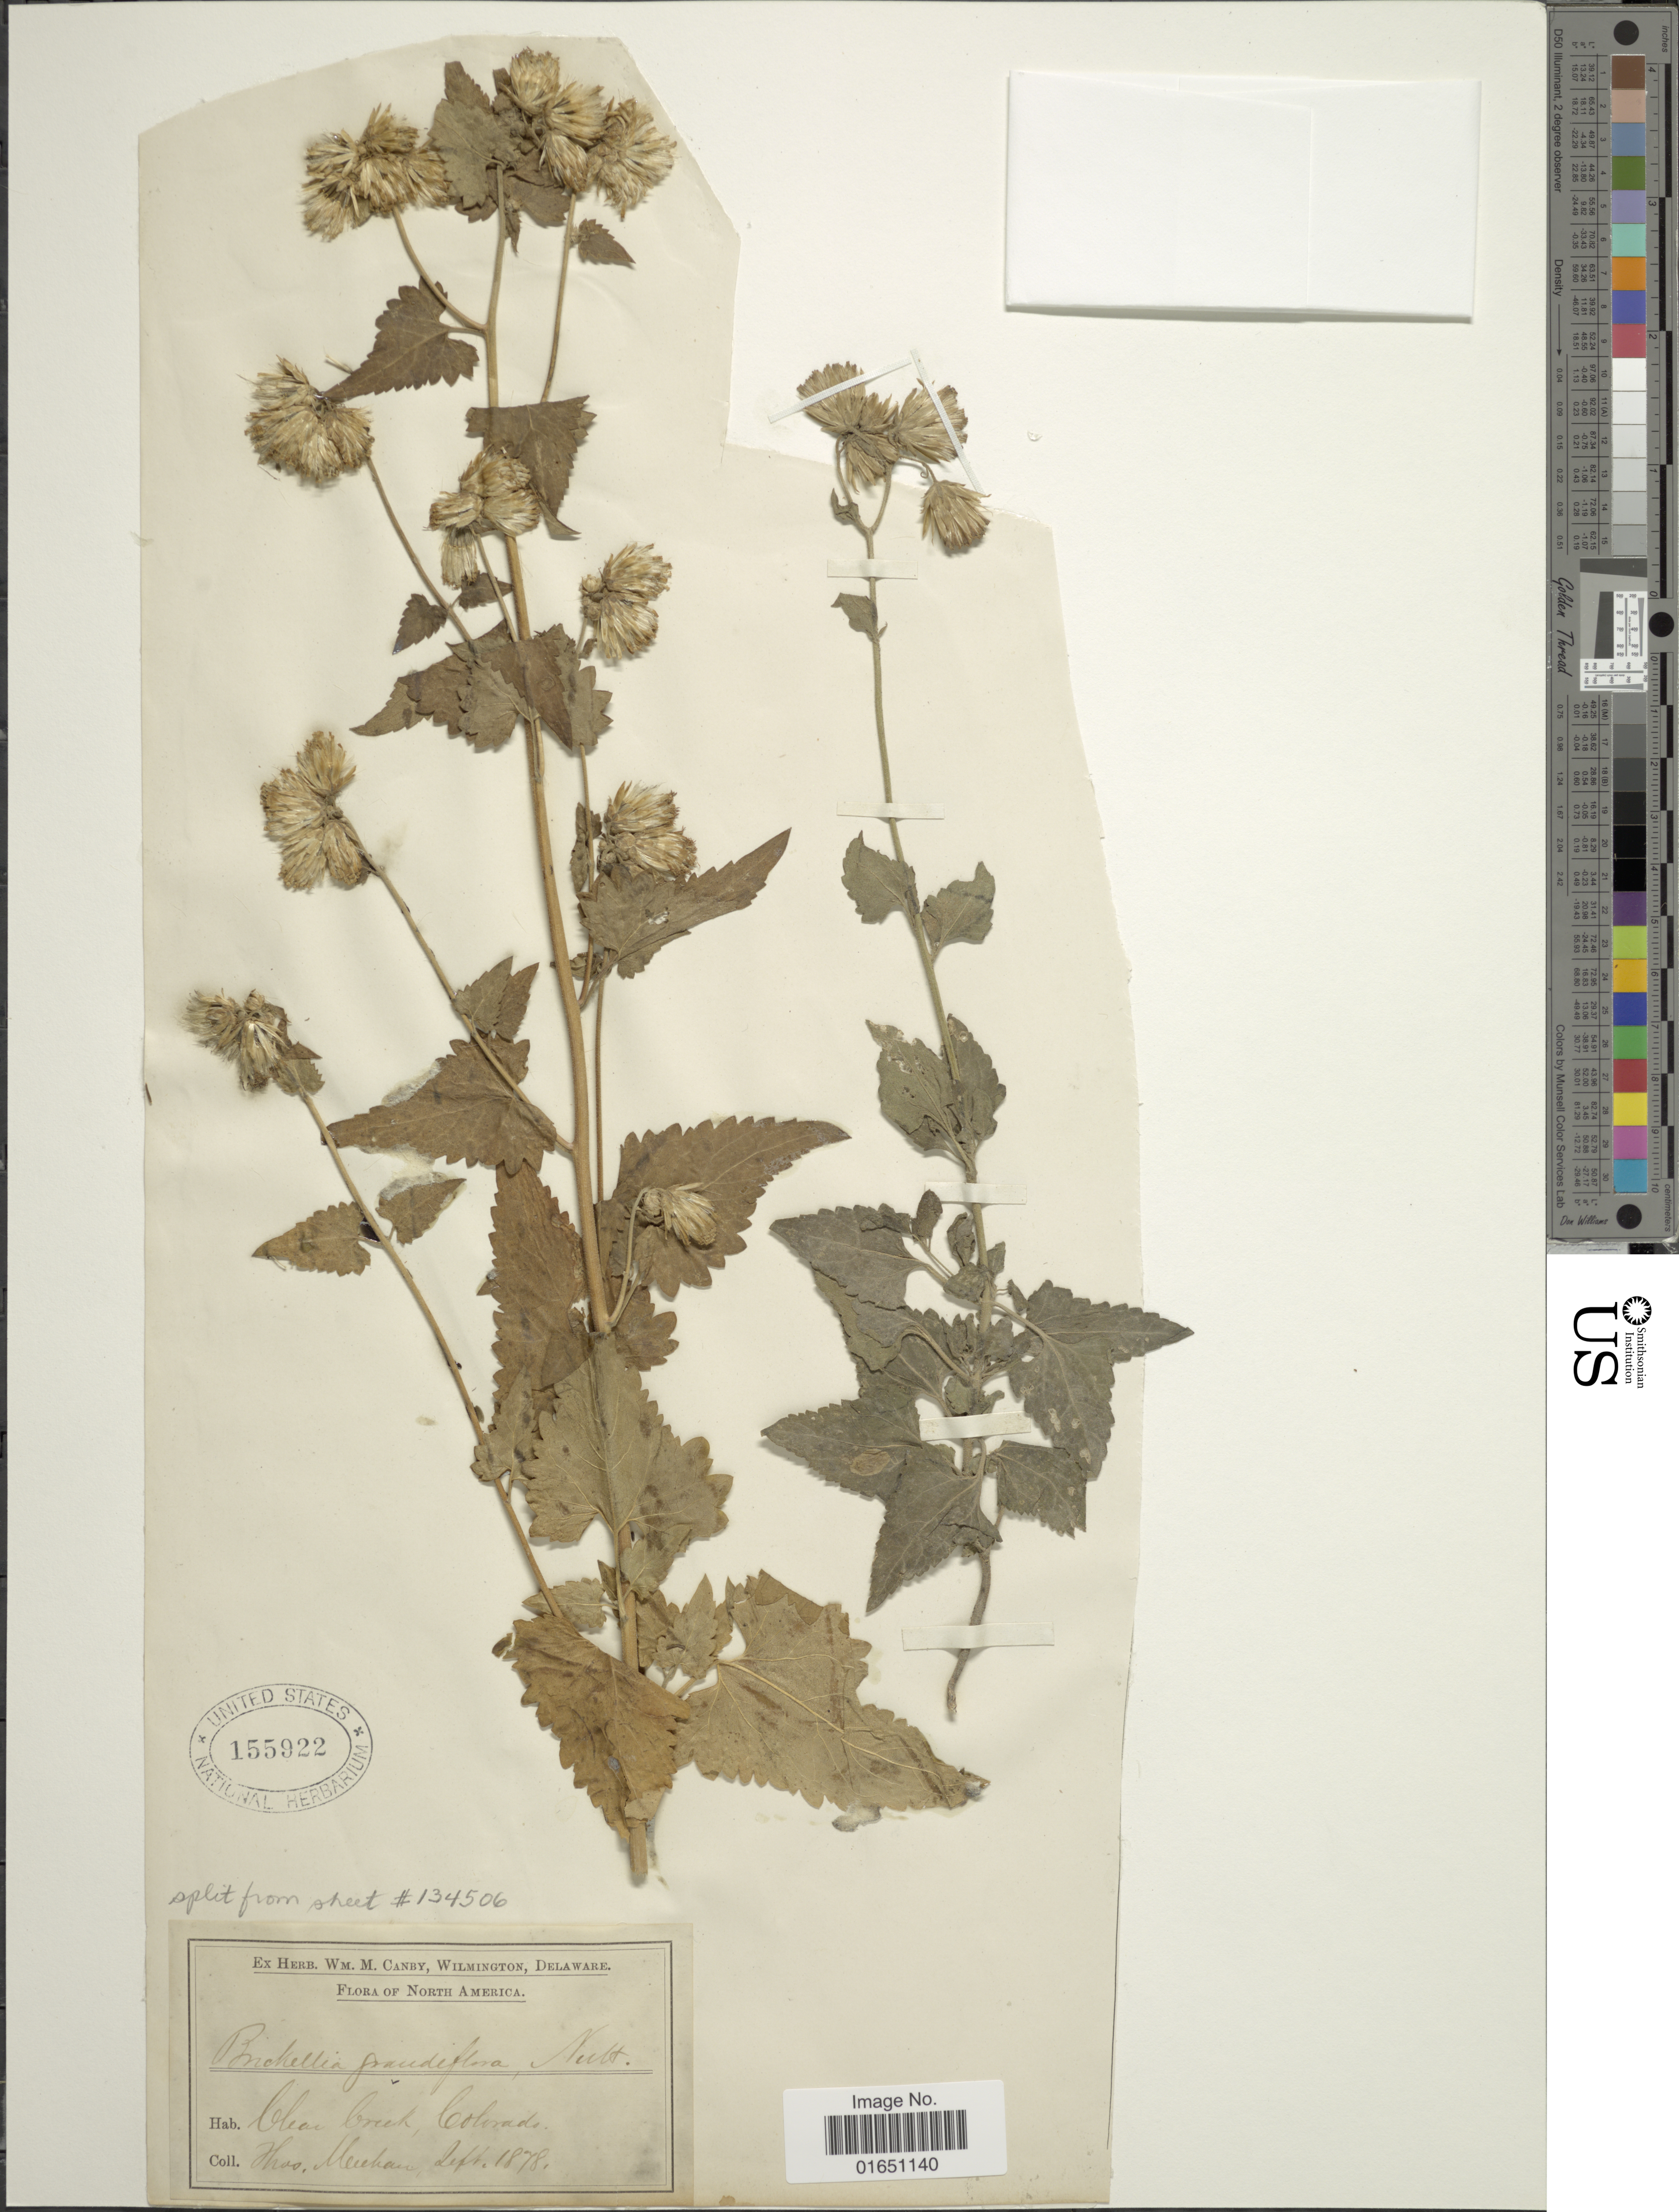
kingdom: Plantae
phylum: Tracheophyta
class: Magnoliopsida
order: Asterales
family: Asteraceae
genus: Brickellia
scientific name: Brickellia grandiflora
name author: (Hook.) Nutt.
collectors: T. Meehan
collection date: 1878-09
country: United States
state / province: Colorado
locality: Wilmington, Clear Creek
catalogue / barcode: US 155922